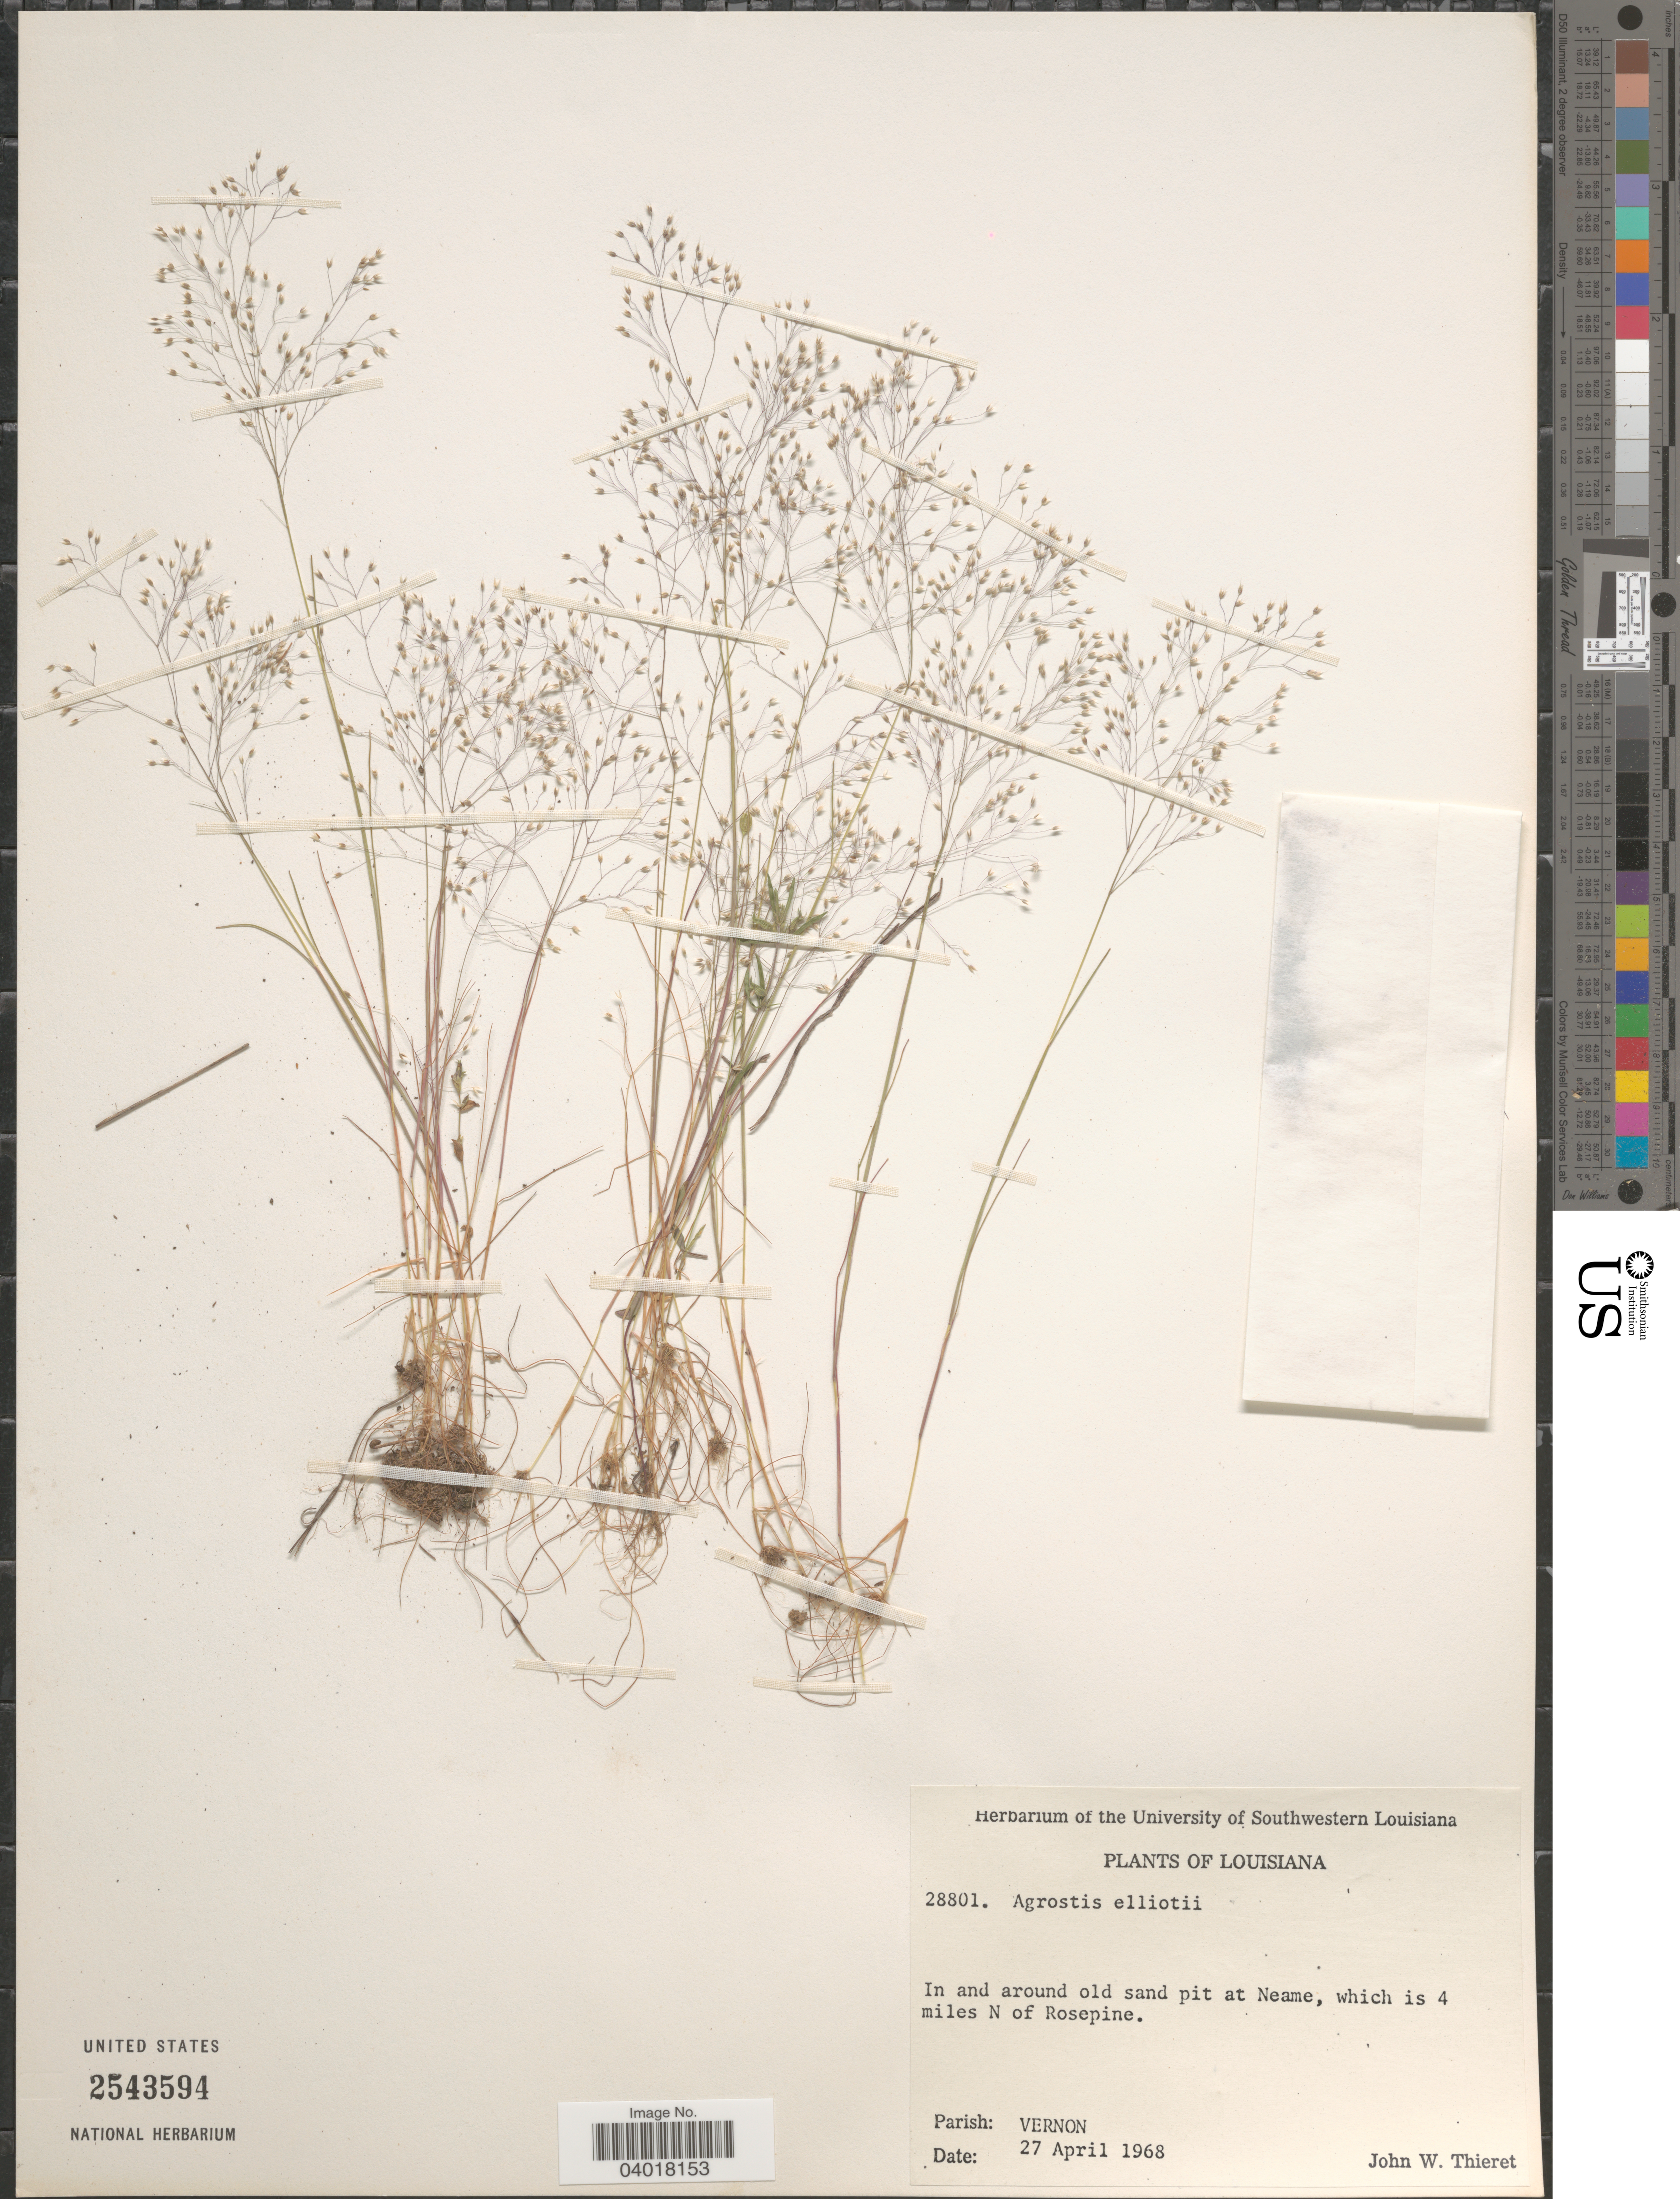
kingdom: Plantae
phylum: Tracheophyta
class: Liliopsida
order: Poales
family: Poaceae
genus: Agrostis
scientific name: Agrostis elliottiana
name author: Schult.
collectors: J. W. Thieret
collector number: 28801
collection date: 1968-04-27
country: United States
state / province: Louisiana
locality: In and around old sand pit at Neame, which is 4 miles N of Rosepine. Parish: Vernon.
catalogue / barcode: US 2543594